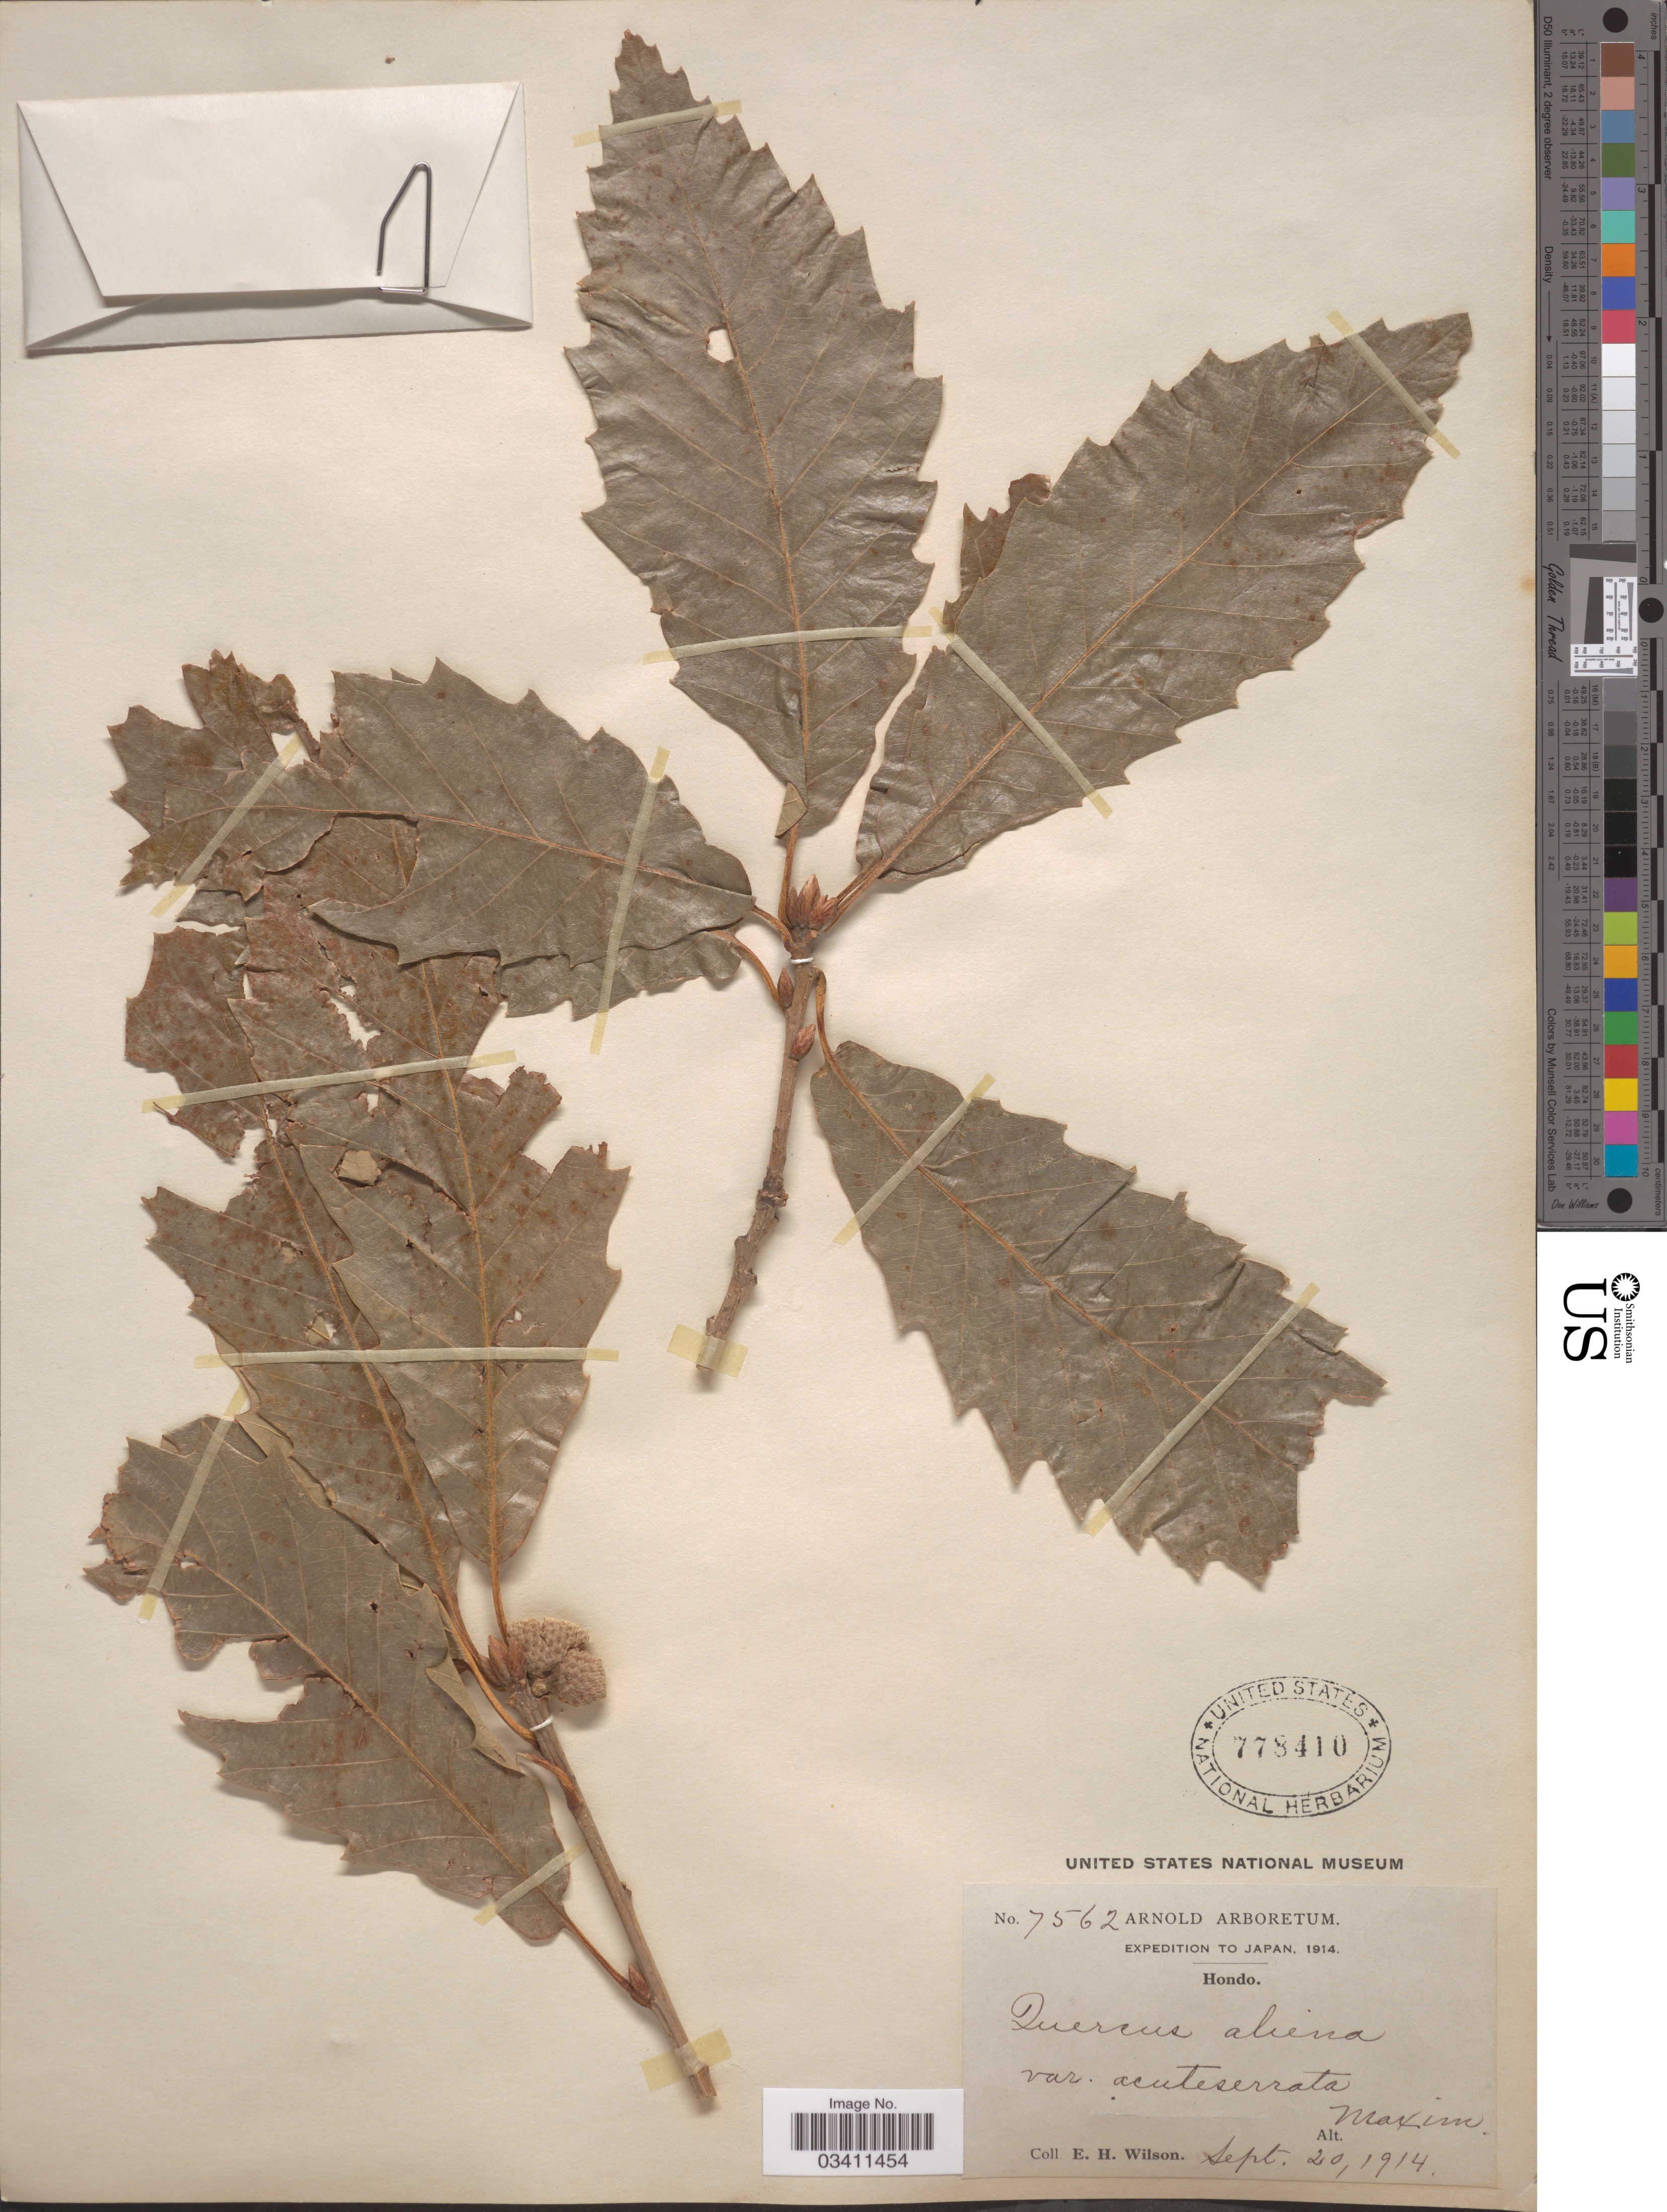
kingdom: Plantae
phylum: Tracheophyta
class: Magnoliopsida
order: Fagales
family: Fagaceae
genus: Quercus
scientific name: Quercus aliena var. acutiserrata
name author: Maxim.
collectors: E. Wilson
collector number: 7562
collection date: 1914-09-20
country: Japan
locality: Hondo.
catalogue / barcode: US 778410